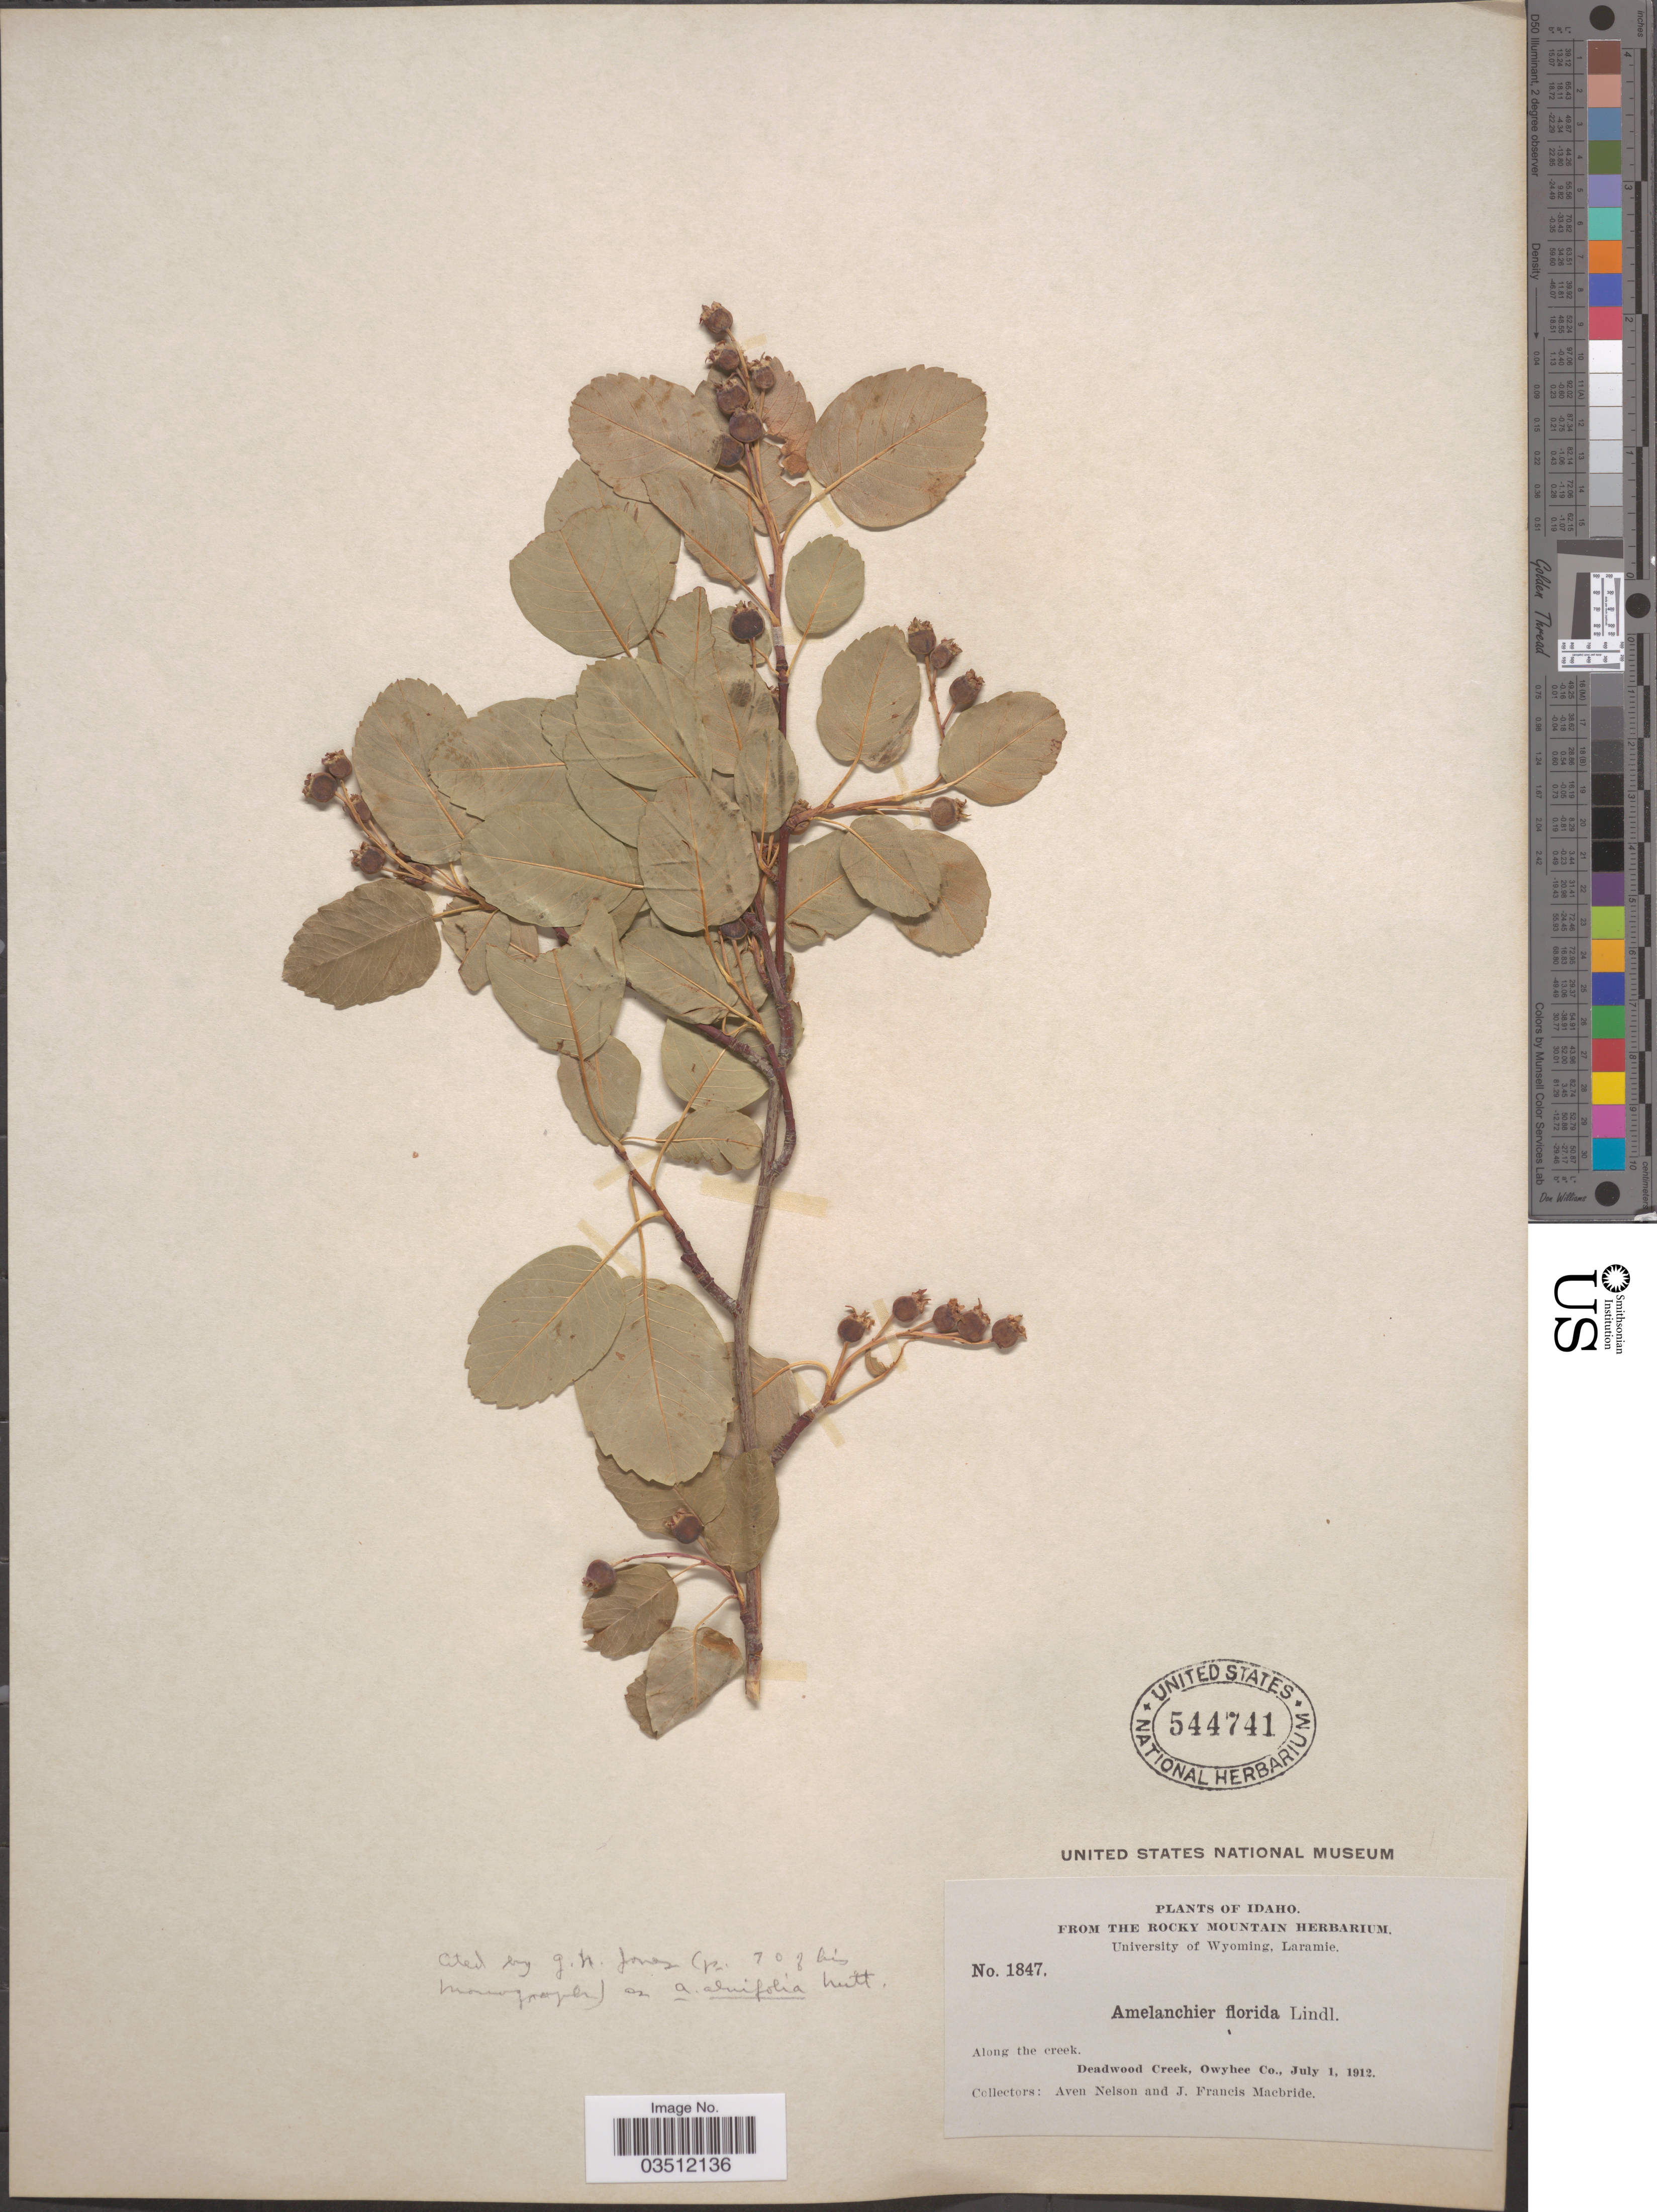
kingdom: Plantae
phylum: Tracheophyta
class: Magnoliopsida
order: Rosales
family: Rosaceae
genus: Amelanchier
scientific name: Amelanchier florida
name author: Lindl.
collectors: A. Nelson & J. F. Macbride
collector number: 1847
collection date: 1912-07-01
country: United States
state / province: Idaho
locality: Deadwood Creek, Owyhee Co.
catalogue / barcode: US 544741